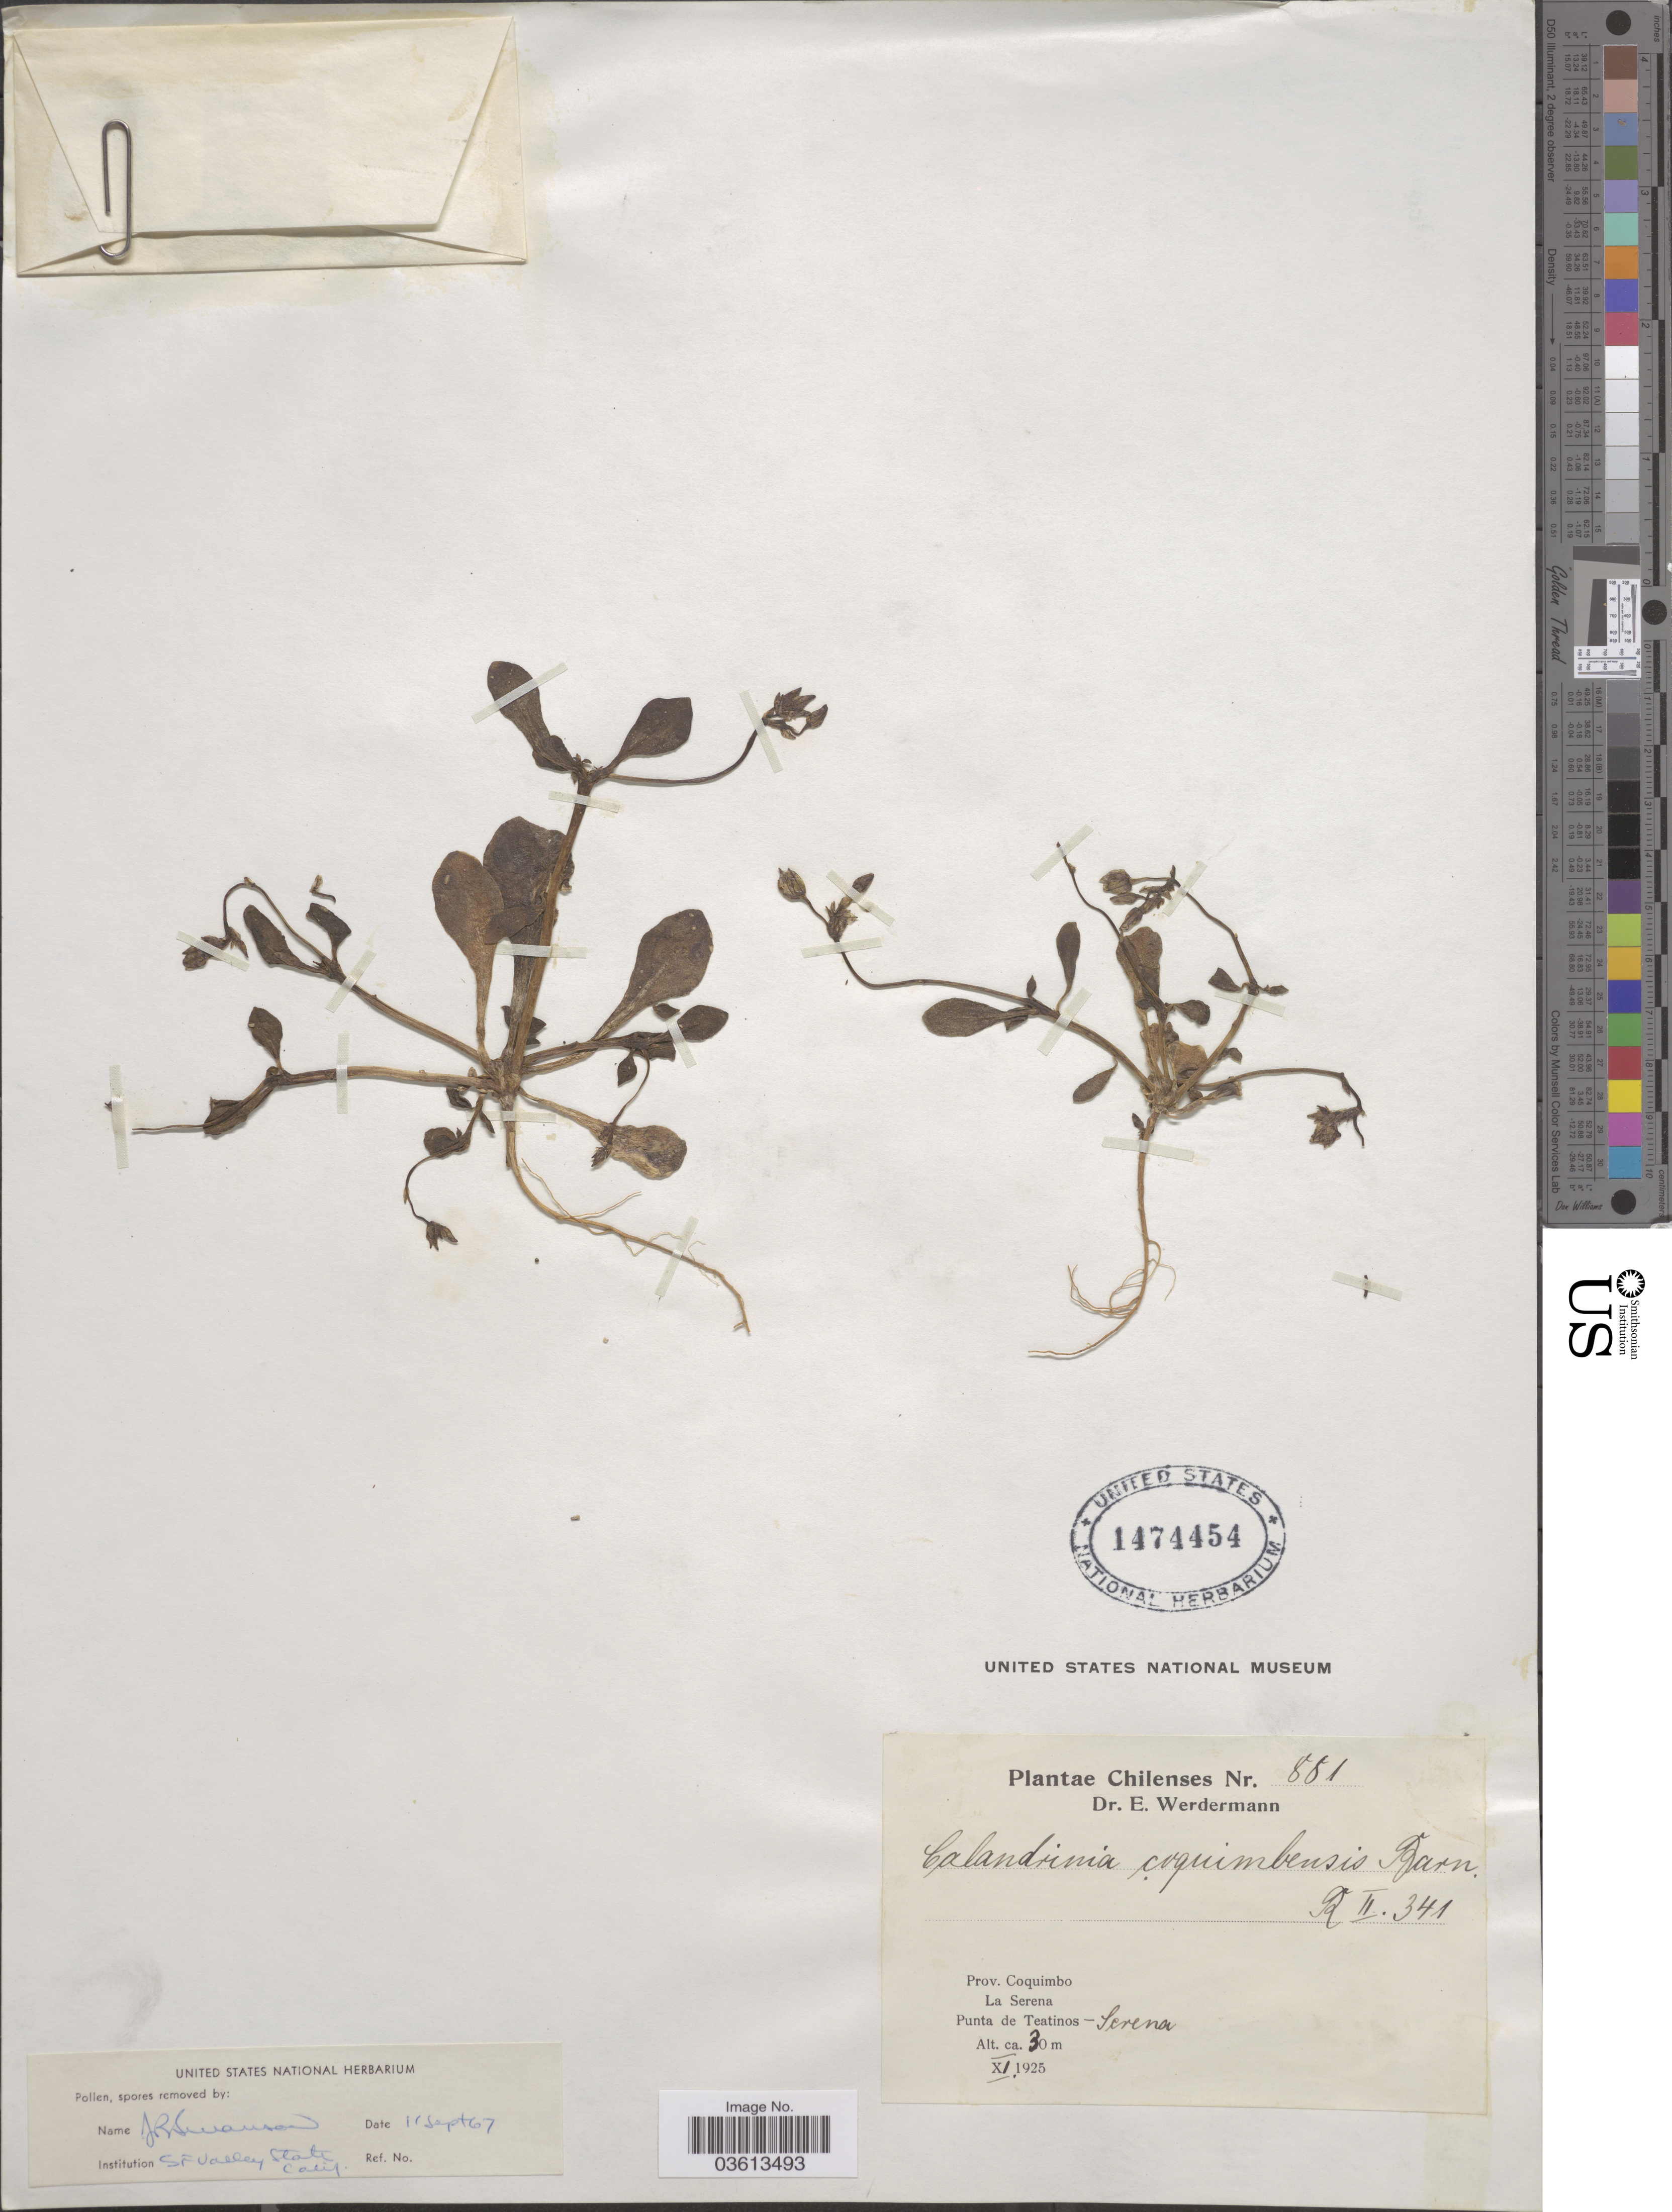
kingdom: Plantae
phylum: Tracheophyta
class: Magnoliopsida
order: Caryophyllales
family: Montiaceae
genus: Cistanthe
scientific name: Cistanthe coquimbensis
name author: (Barnéoud) Carolin ex Hershk.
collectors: E. Werdermann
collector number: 881*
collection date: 1925-11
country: Chile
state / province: Coquimbo (IV)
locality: Prov. Coquimbo. La Serena. Punta de Teatinos - Serena.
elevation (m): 30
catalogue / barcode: US 1474454